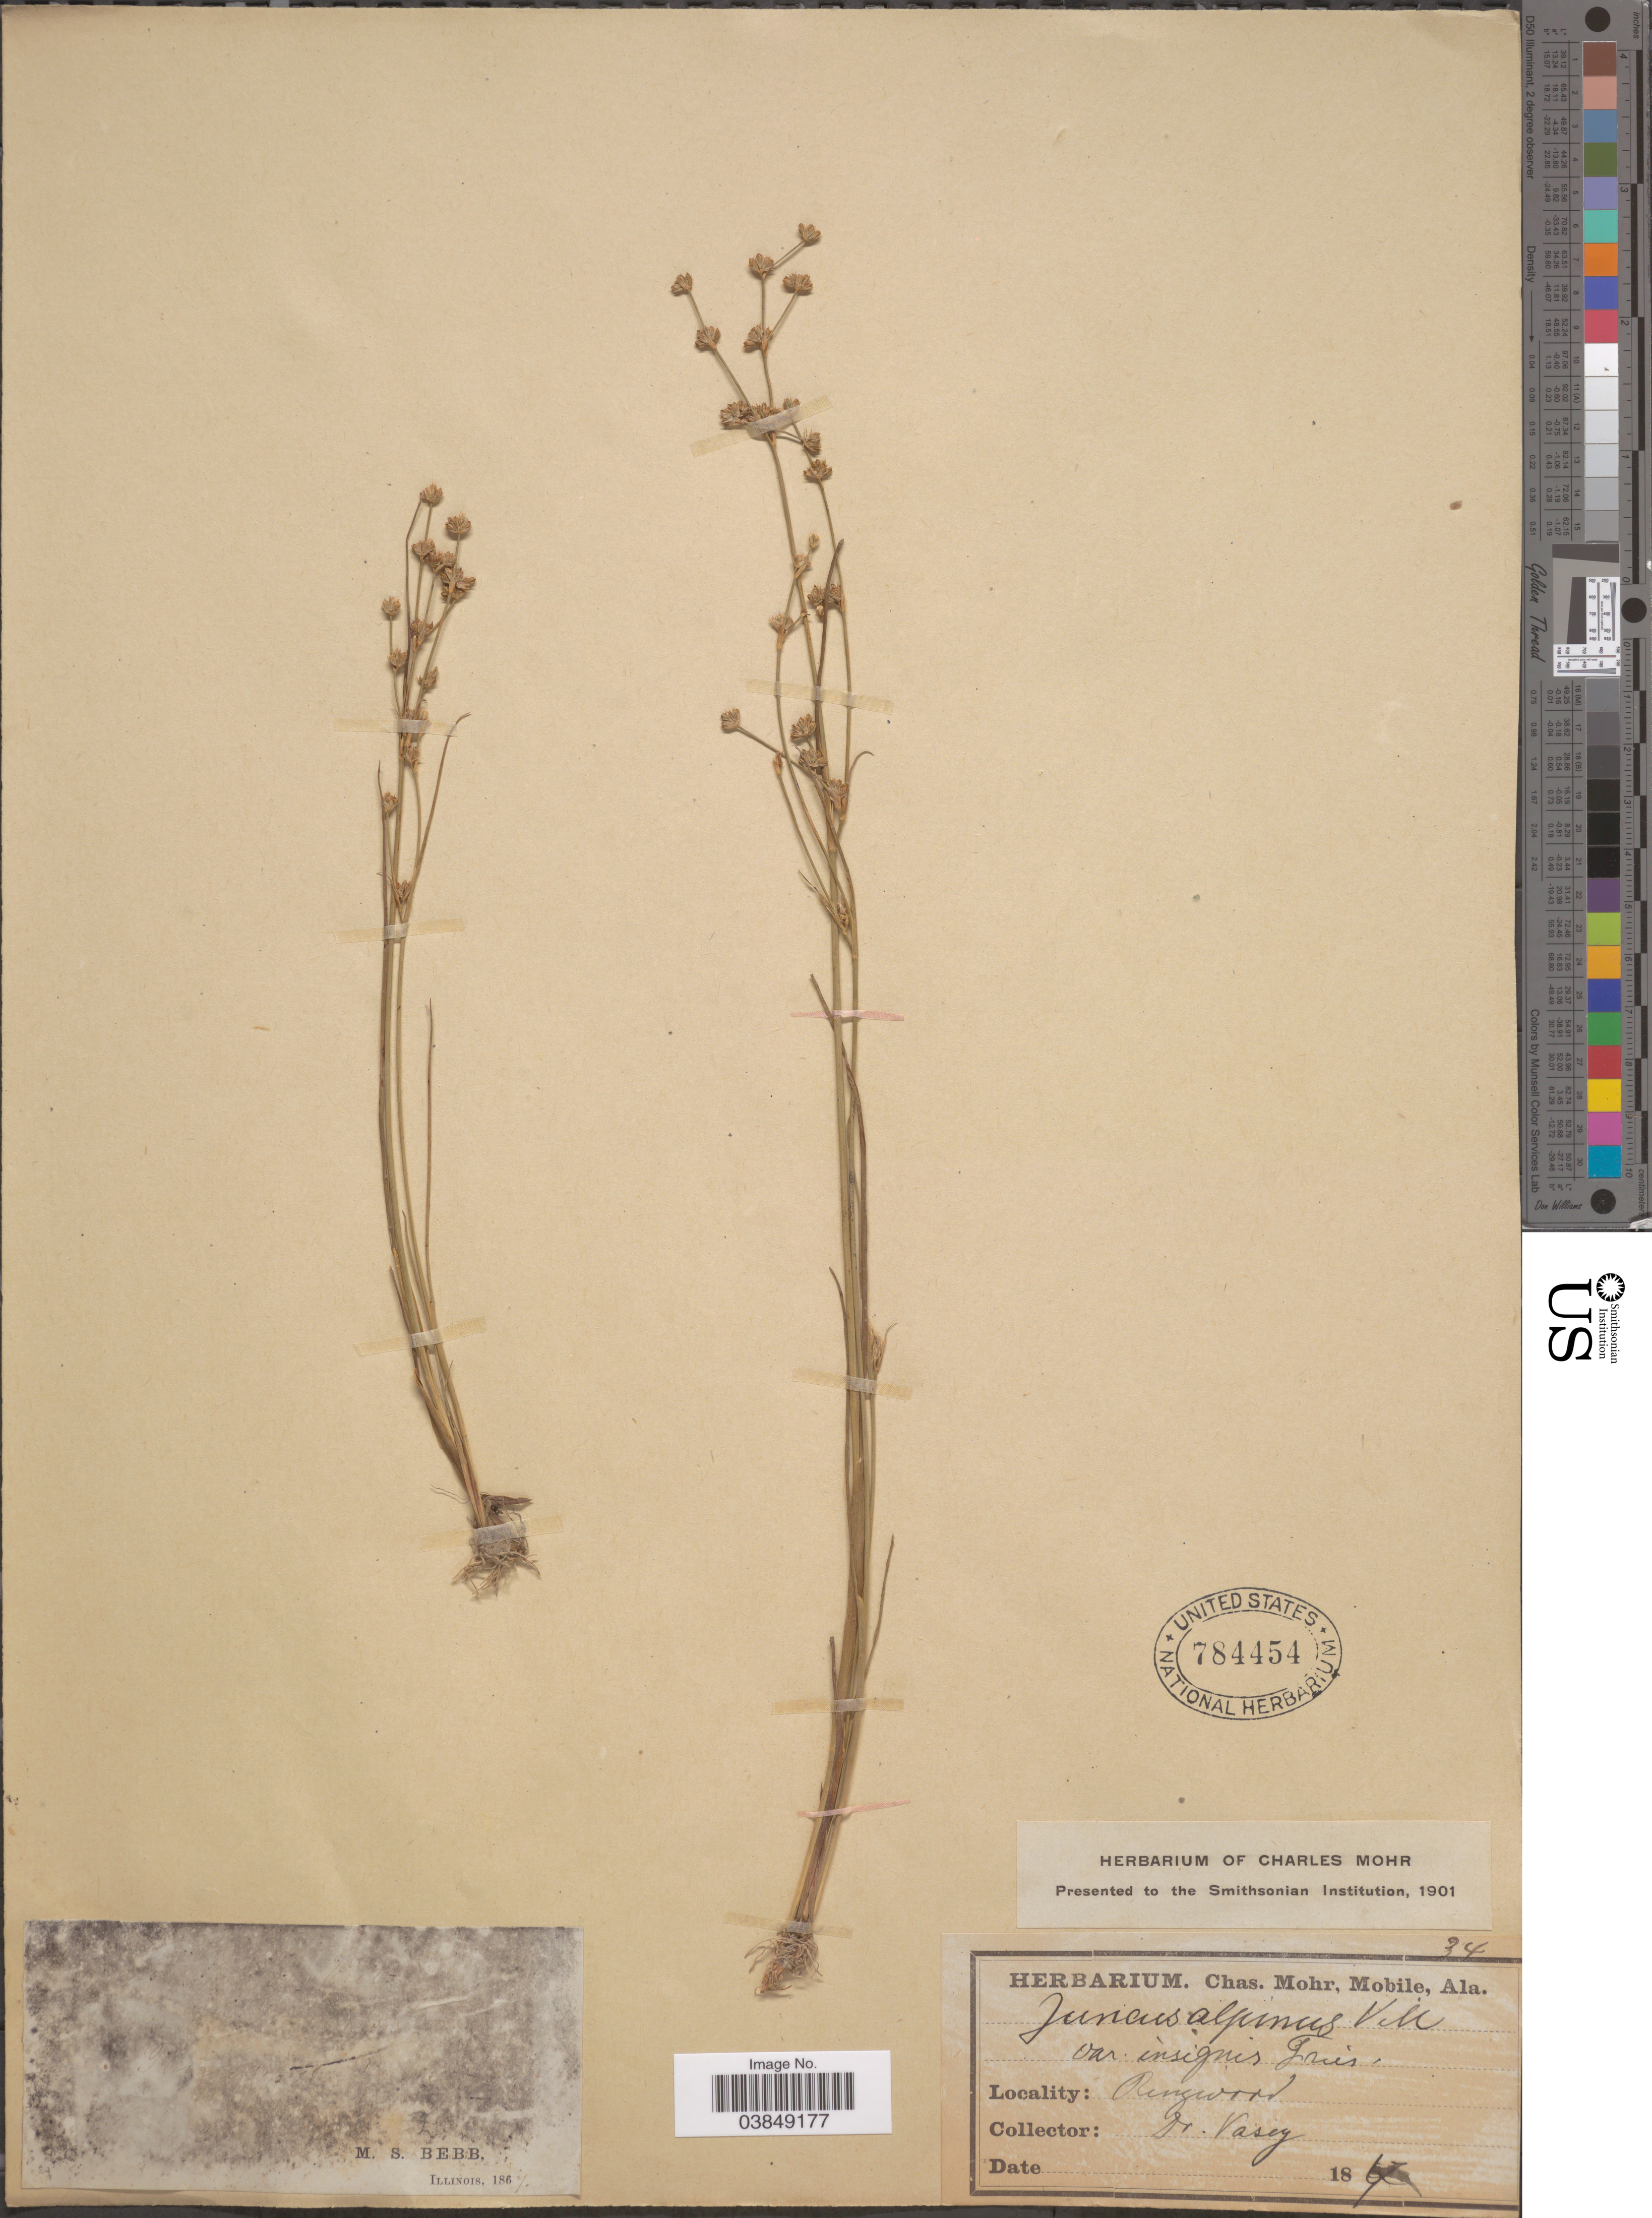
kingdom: Plantae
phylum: Tracheophyta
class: Liliopsida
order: Poales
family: Juncaceae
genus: Juncus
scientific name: Juncus alpinus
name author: Vill.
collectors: Vasey, --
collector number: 34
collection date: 1867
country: United States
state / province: Alabama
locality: Ringwood.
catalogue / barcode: US 784454